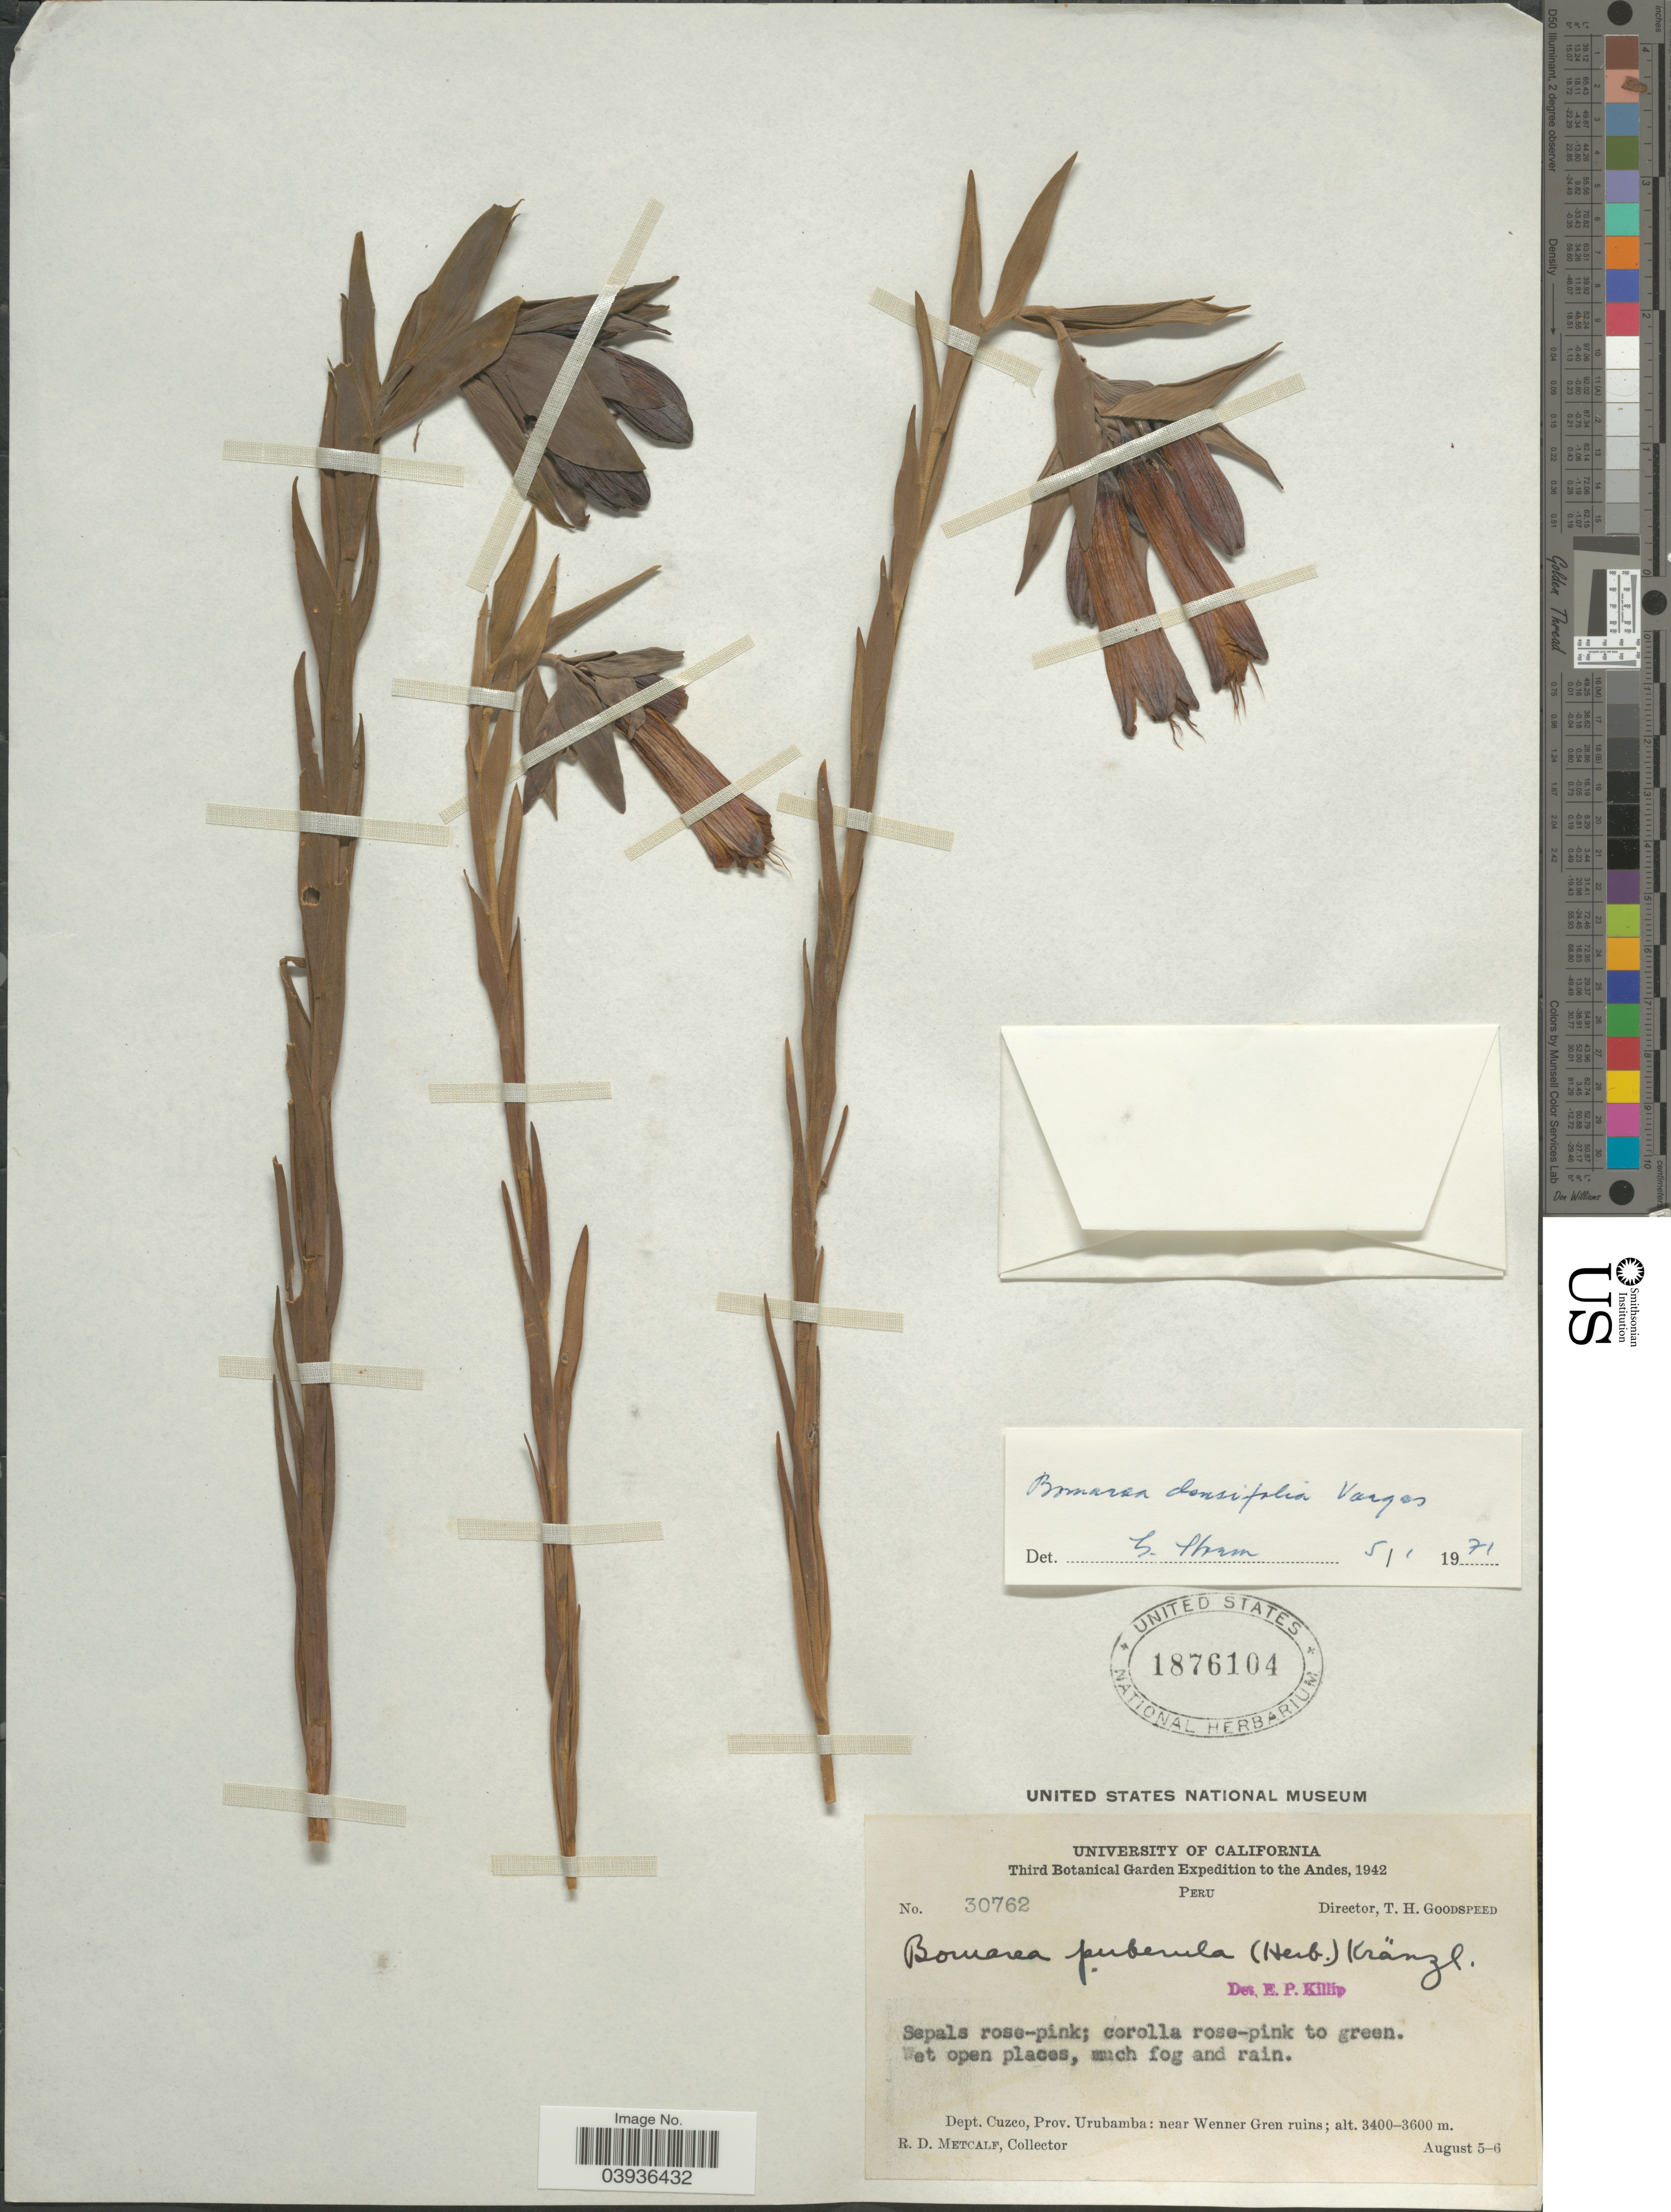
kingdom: Plantae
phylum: Tracheophyta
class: Liliopsida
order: Liliales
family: Alstroemeriaceae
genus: Bomarea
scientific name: Bomarea densifolia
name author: Vargas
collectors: R. D. Metcalf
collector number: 30762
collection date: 1942-08-05/1942-08-06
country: Peru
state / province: Cusco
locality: Andes. Dept. Cuzco, Prov. Urubamba: near Wenner Gren ruins.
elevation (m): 3400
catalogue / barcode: US 1876104